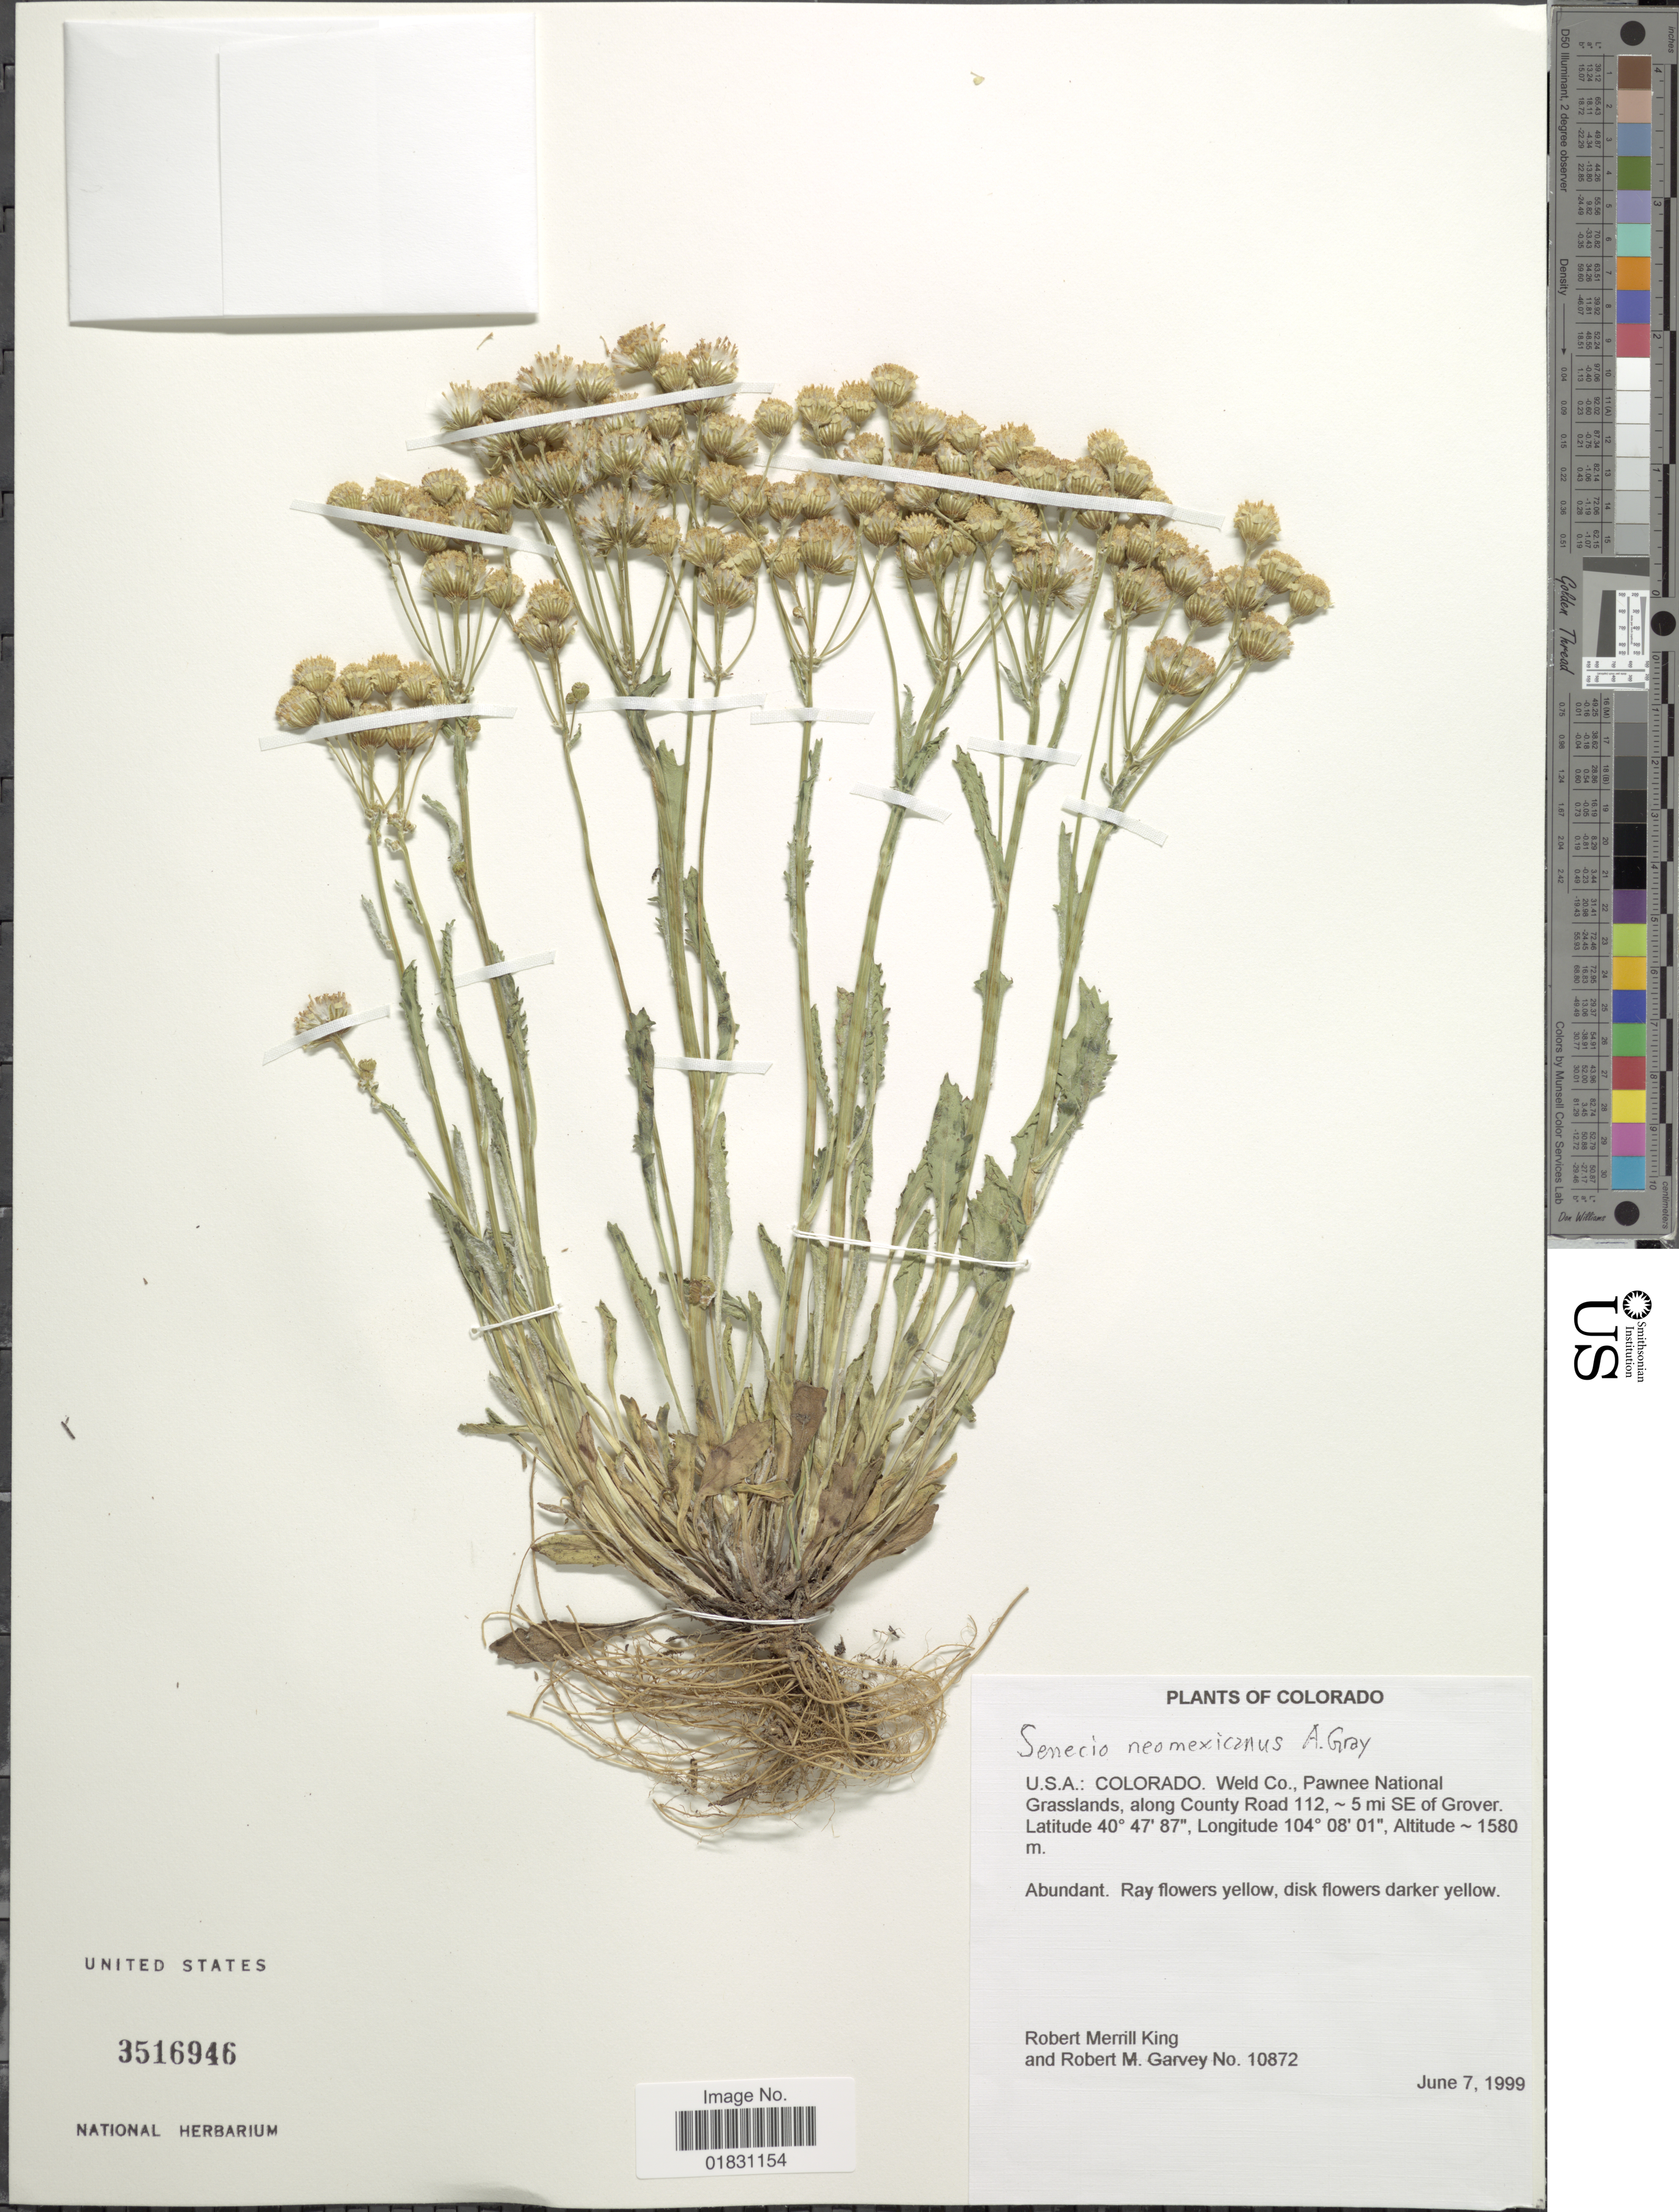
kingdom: Plantae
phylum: Tracheophyta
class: Magnoliopsida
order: Asterales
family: Asteraceae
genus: Packera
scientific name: Packera neomexicana var. mutabilis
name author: (Greene) W.A. Weber & Á. Löve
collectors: R. M. King & R. Garvey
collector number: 10872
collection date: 1999-06-07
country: United States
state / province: Colorado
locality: Weld Co., Pawnee National Grasslands, along County Road 122, 5 mi SE of Grover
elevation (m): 1580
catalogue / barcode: US 3516946